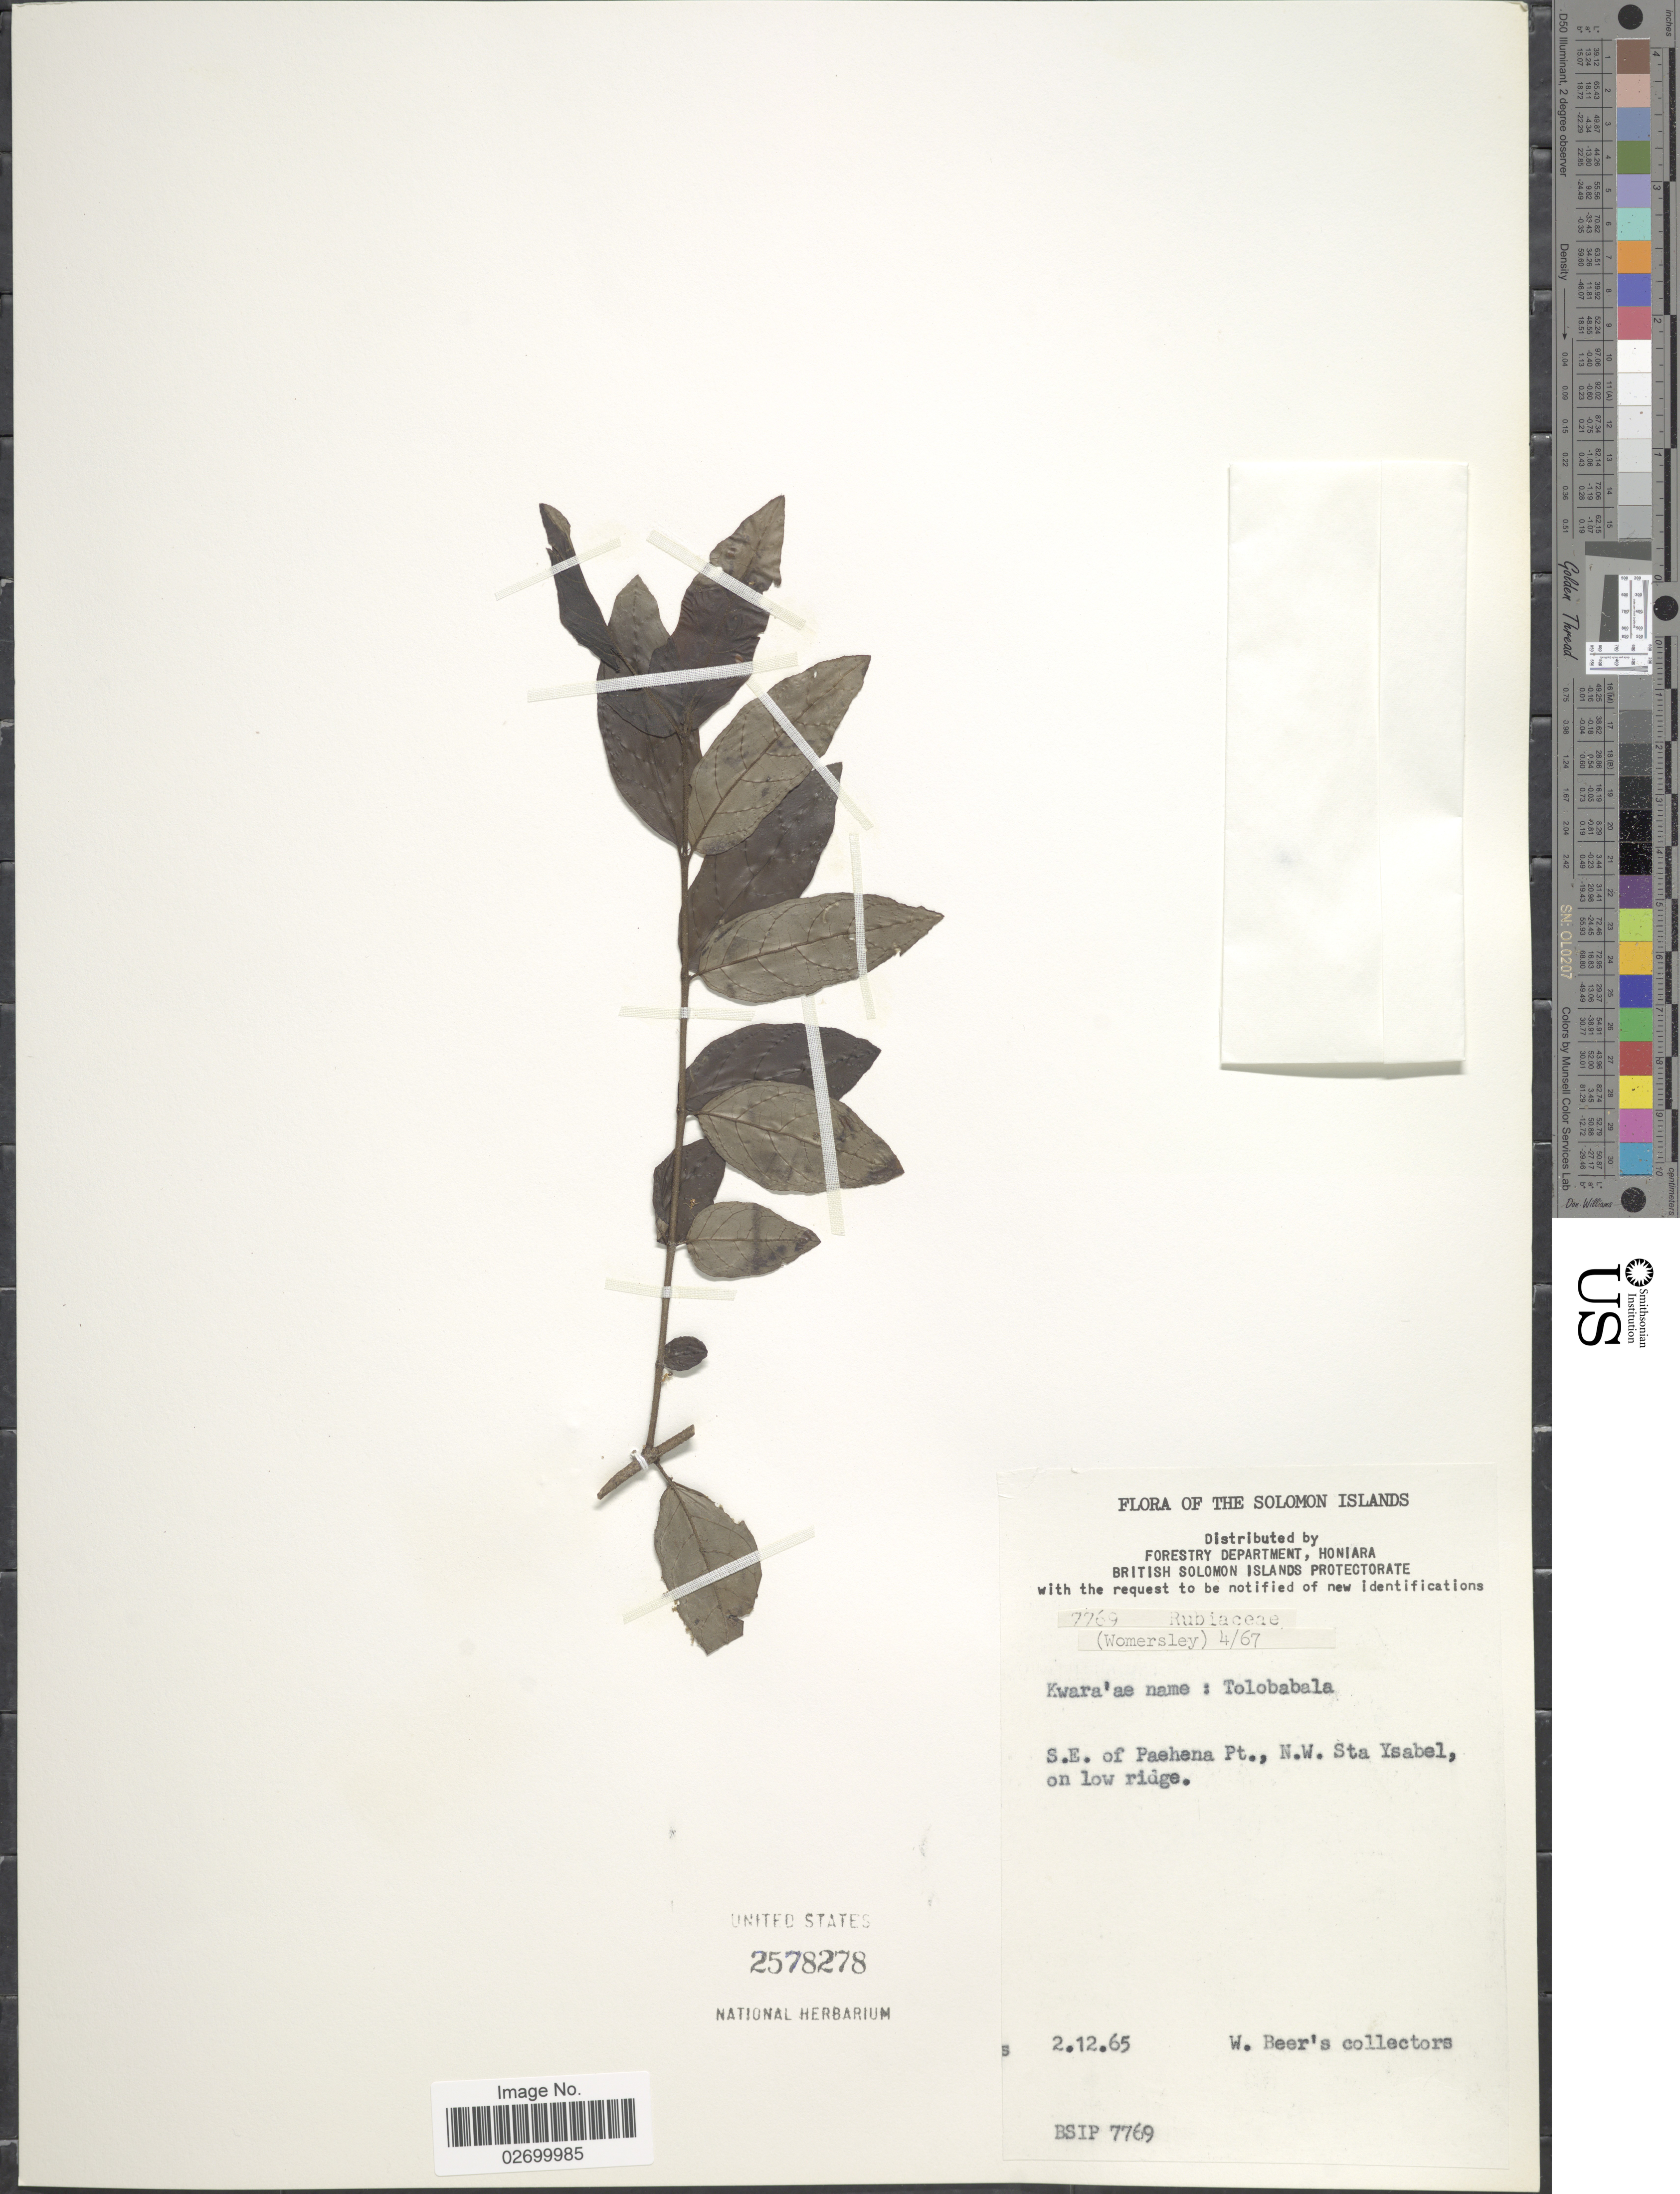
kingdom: Plantae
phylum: Tracheophyta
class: Magnoliopsida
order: Gentianales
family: Rubiaceae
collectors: W. Beer's Collectors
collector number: B.S.I.P. 7769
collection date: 1965-12-02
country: Solomon Islands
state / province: Solomon Islands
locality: S.E. of Paehena Pt., N.W. Sta Ysabel, on low ridge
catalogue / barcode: US 2578278